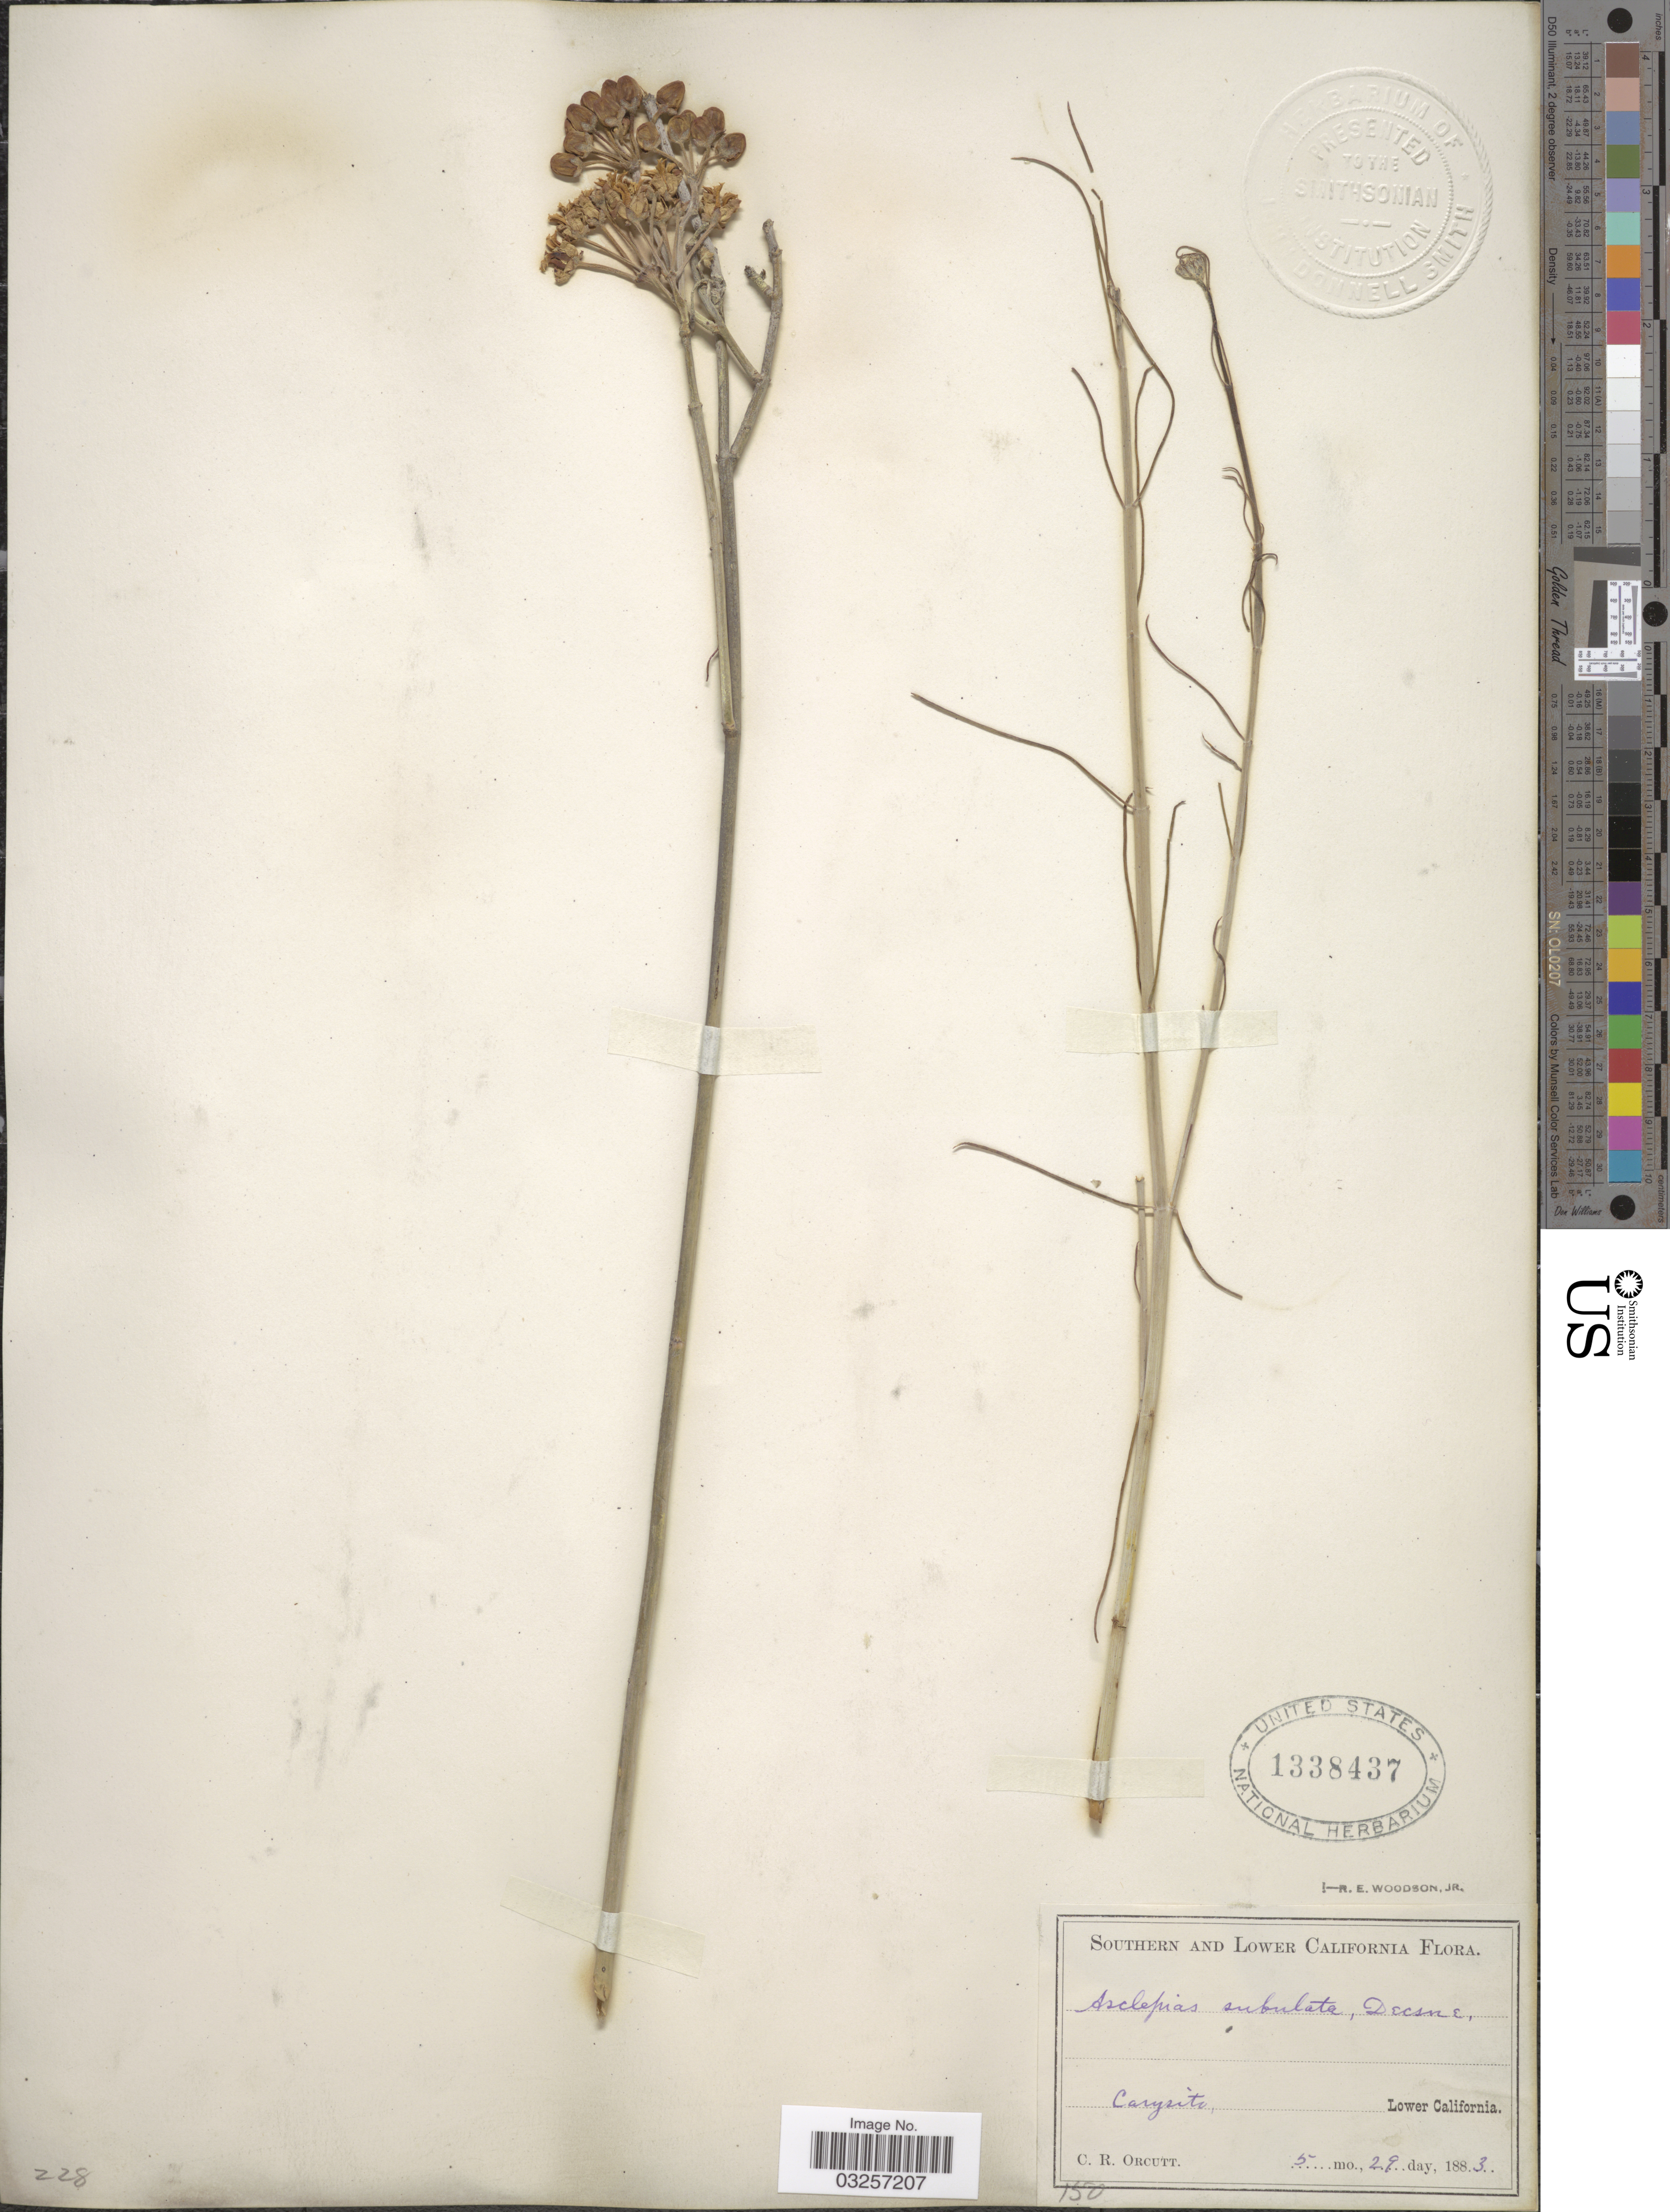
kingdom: Plantae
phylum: Tracheophyta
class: Magnoliopsida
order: Gentianales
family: Apocynaceae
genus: Asclepias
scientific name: Asclepias subulata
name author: Decne.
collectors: C. R. Orcutt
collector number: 150*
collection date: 1883-05-29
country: Mexico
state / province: Baja California Norte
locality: Southern and Lower California. Carysito, Lower California.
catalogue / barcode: US 1338437